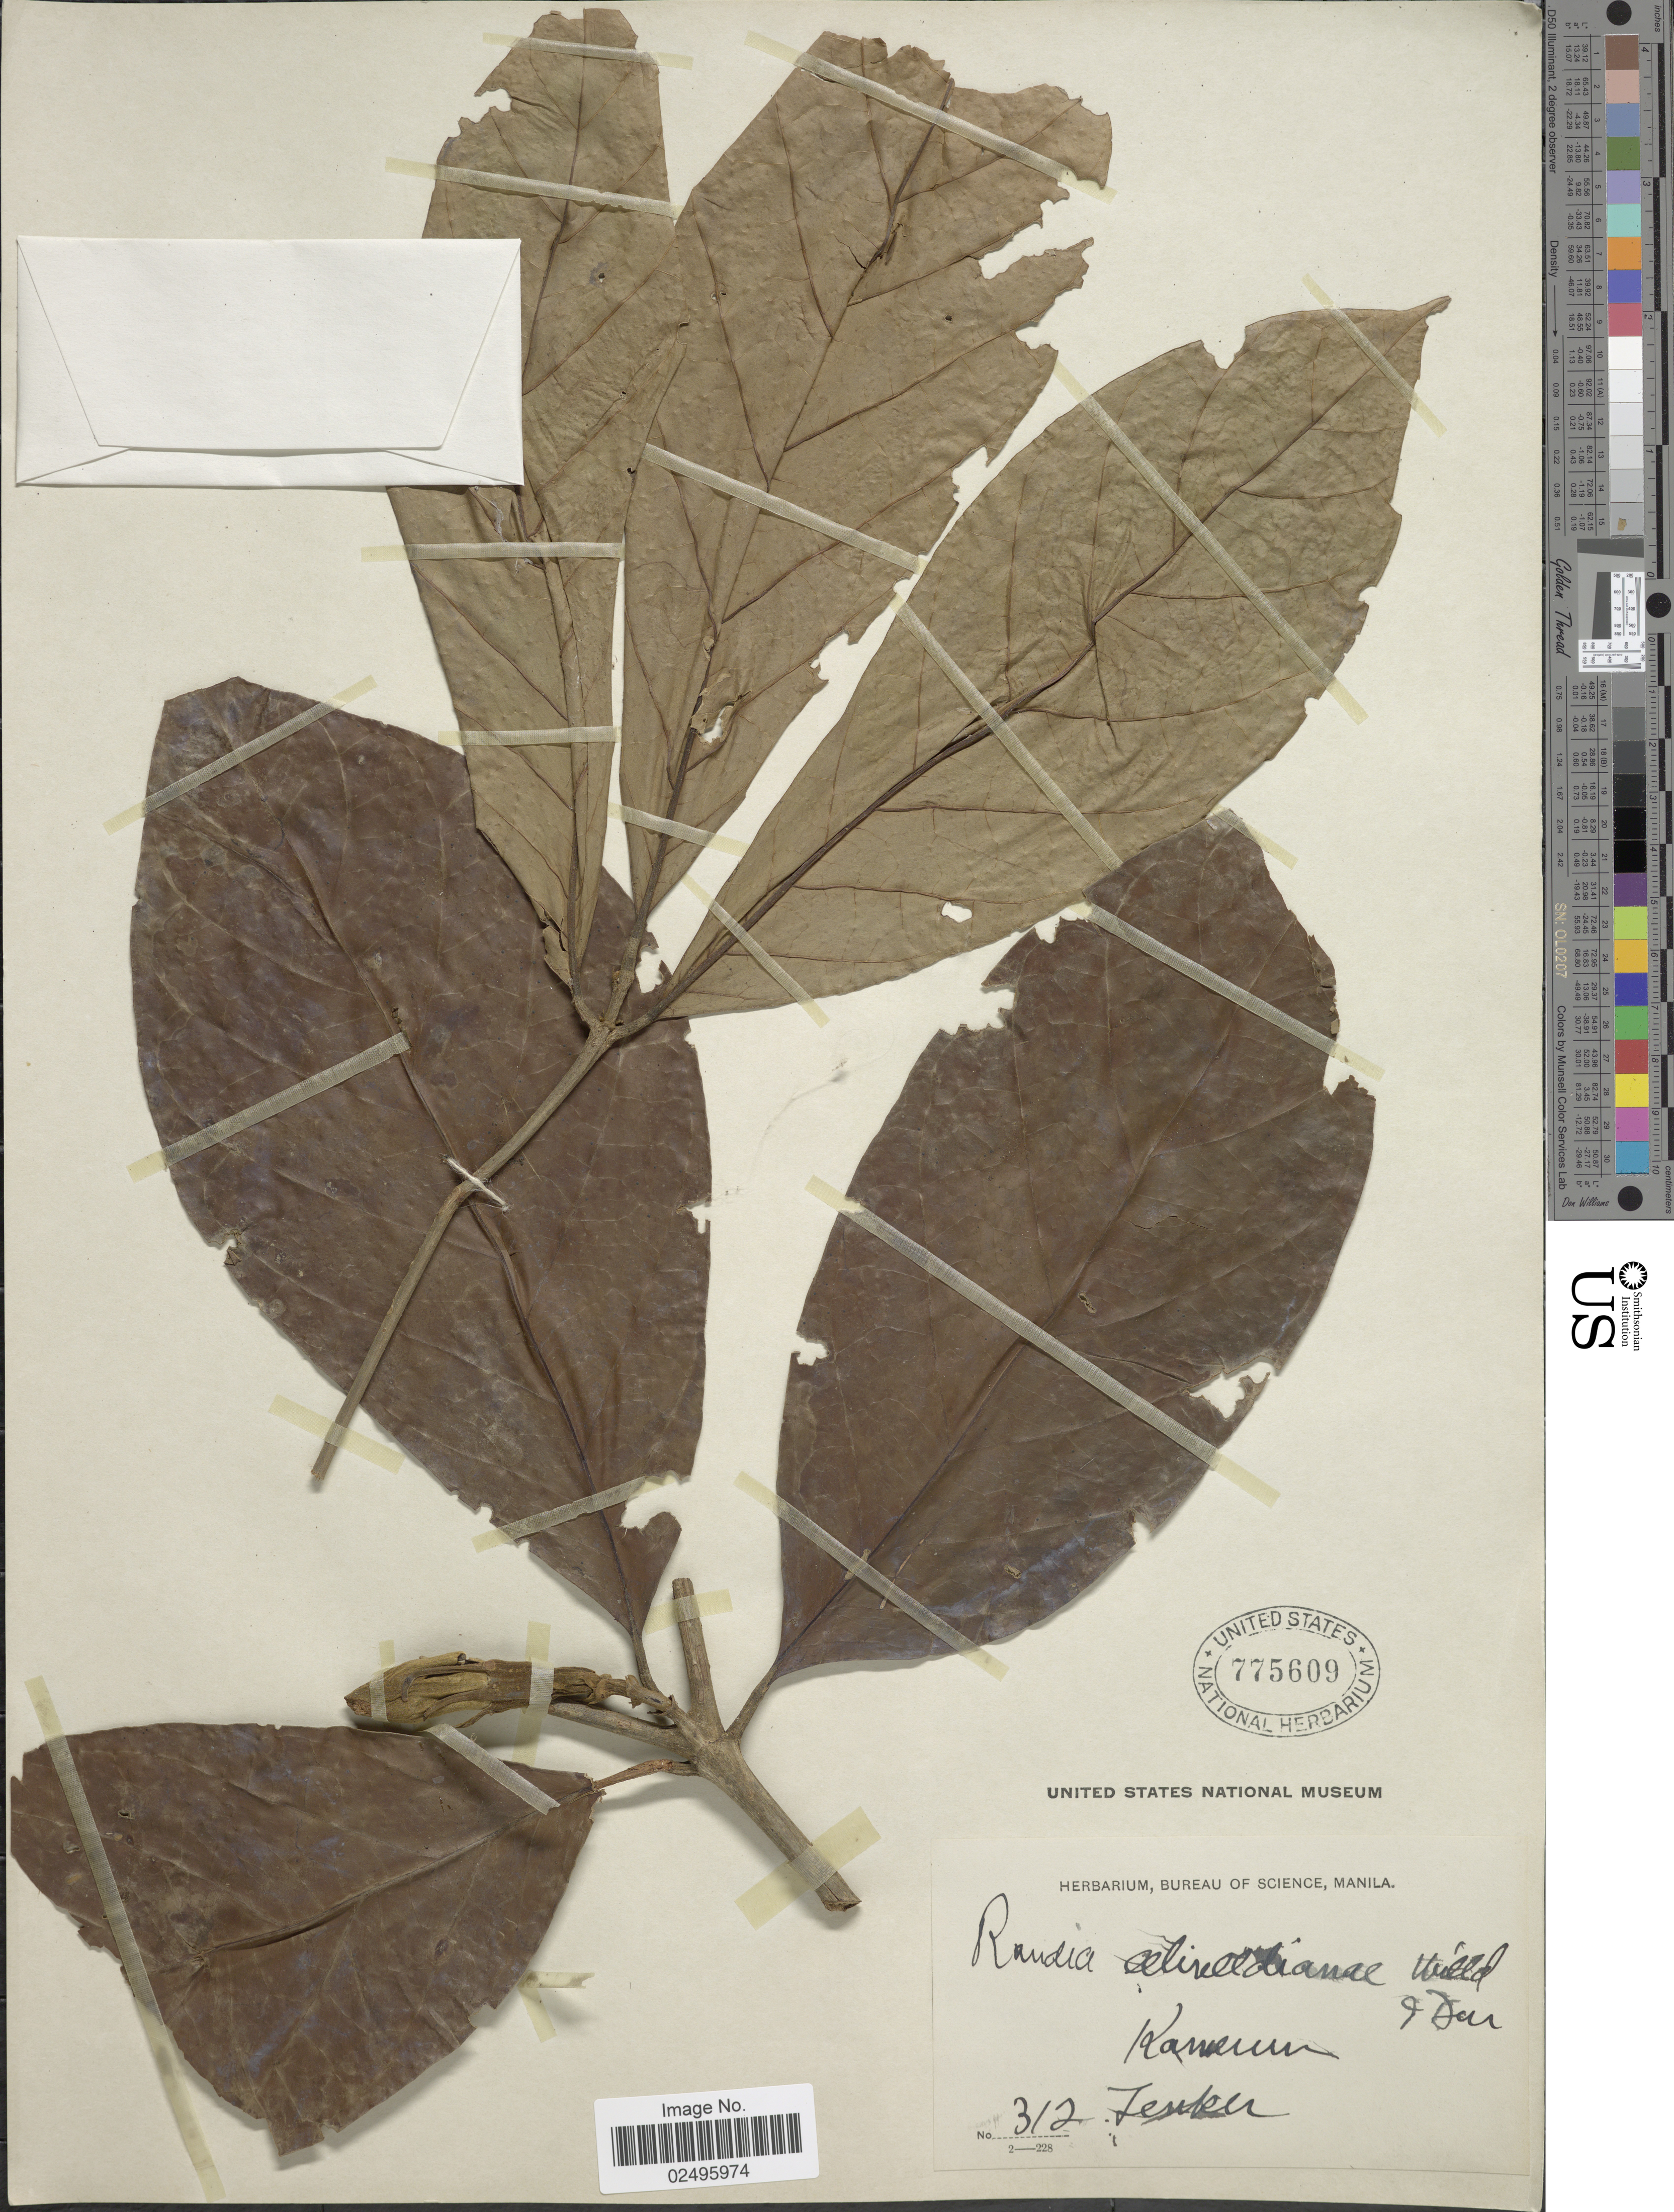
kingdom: Plantae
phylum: Tracheophyta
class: Magnoliopsida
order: Gentianales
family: Rubiaceae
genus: Rothmannia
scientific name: Rothmannia whitfieldii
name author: (Lindl.) Dandy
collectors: Zenker, --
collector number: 312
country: Cameroon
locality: Kamerun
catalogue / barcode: US 775609